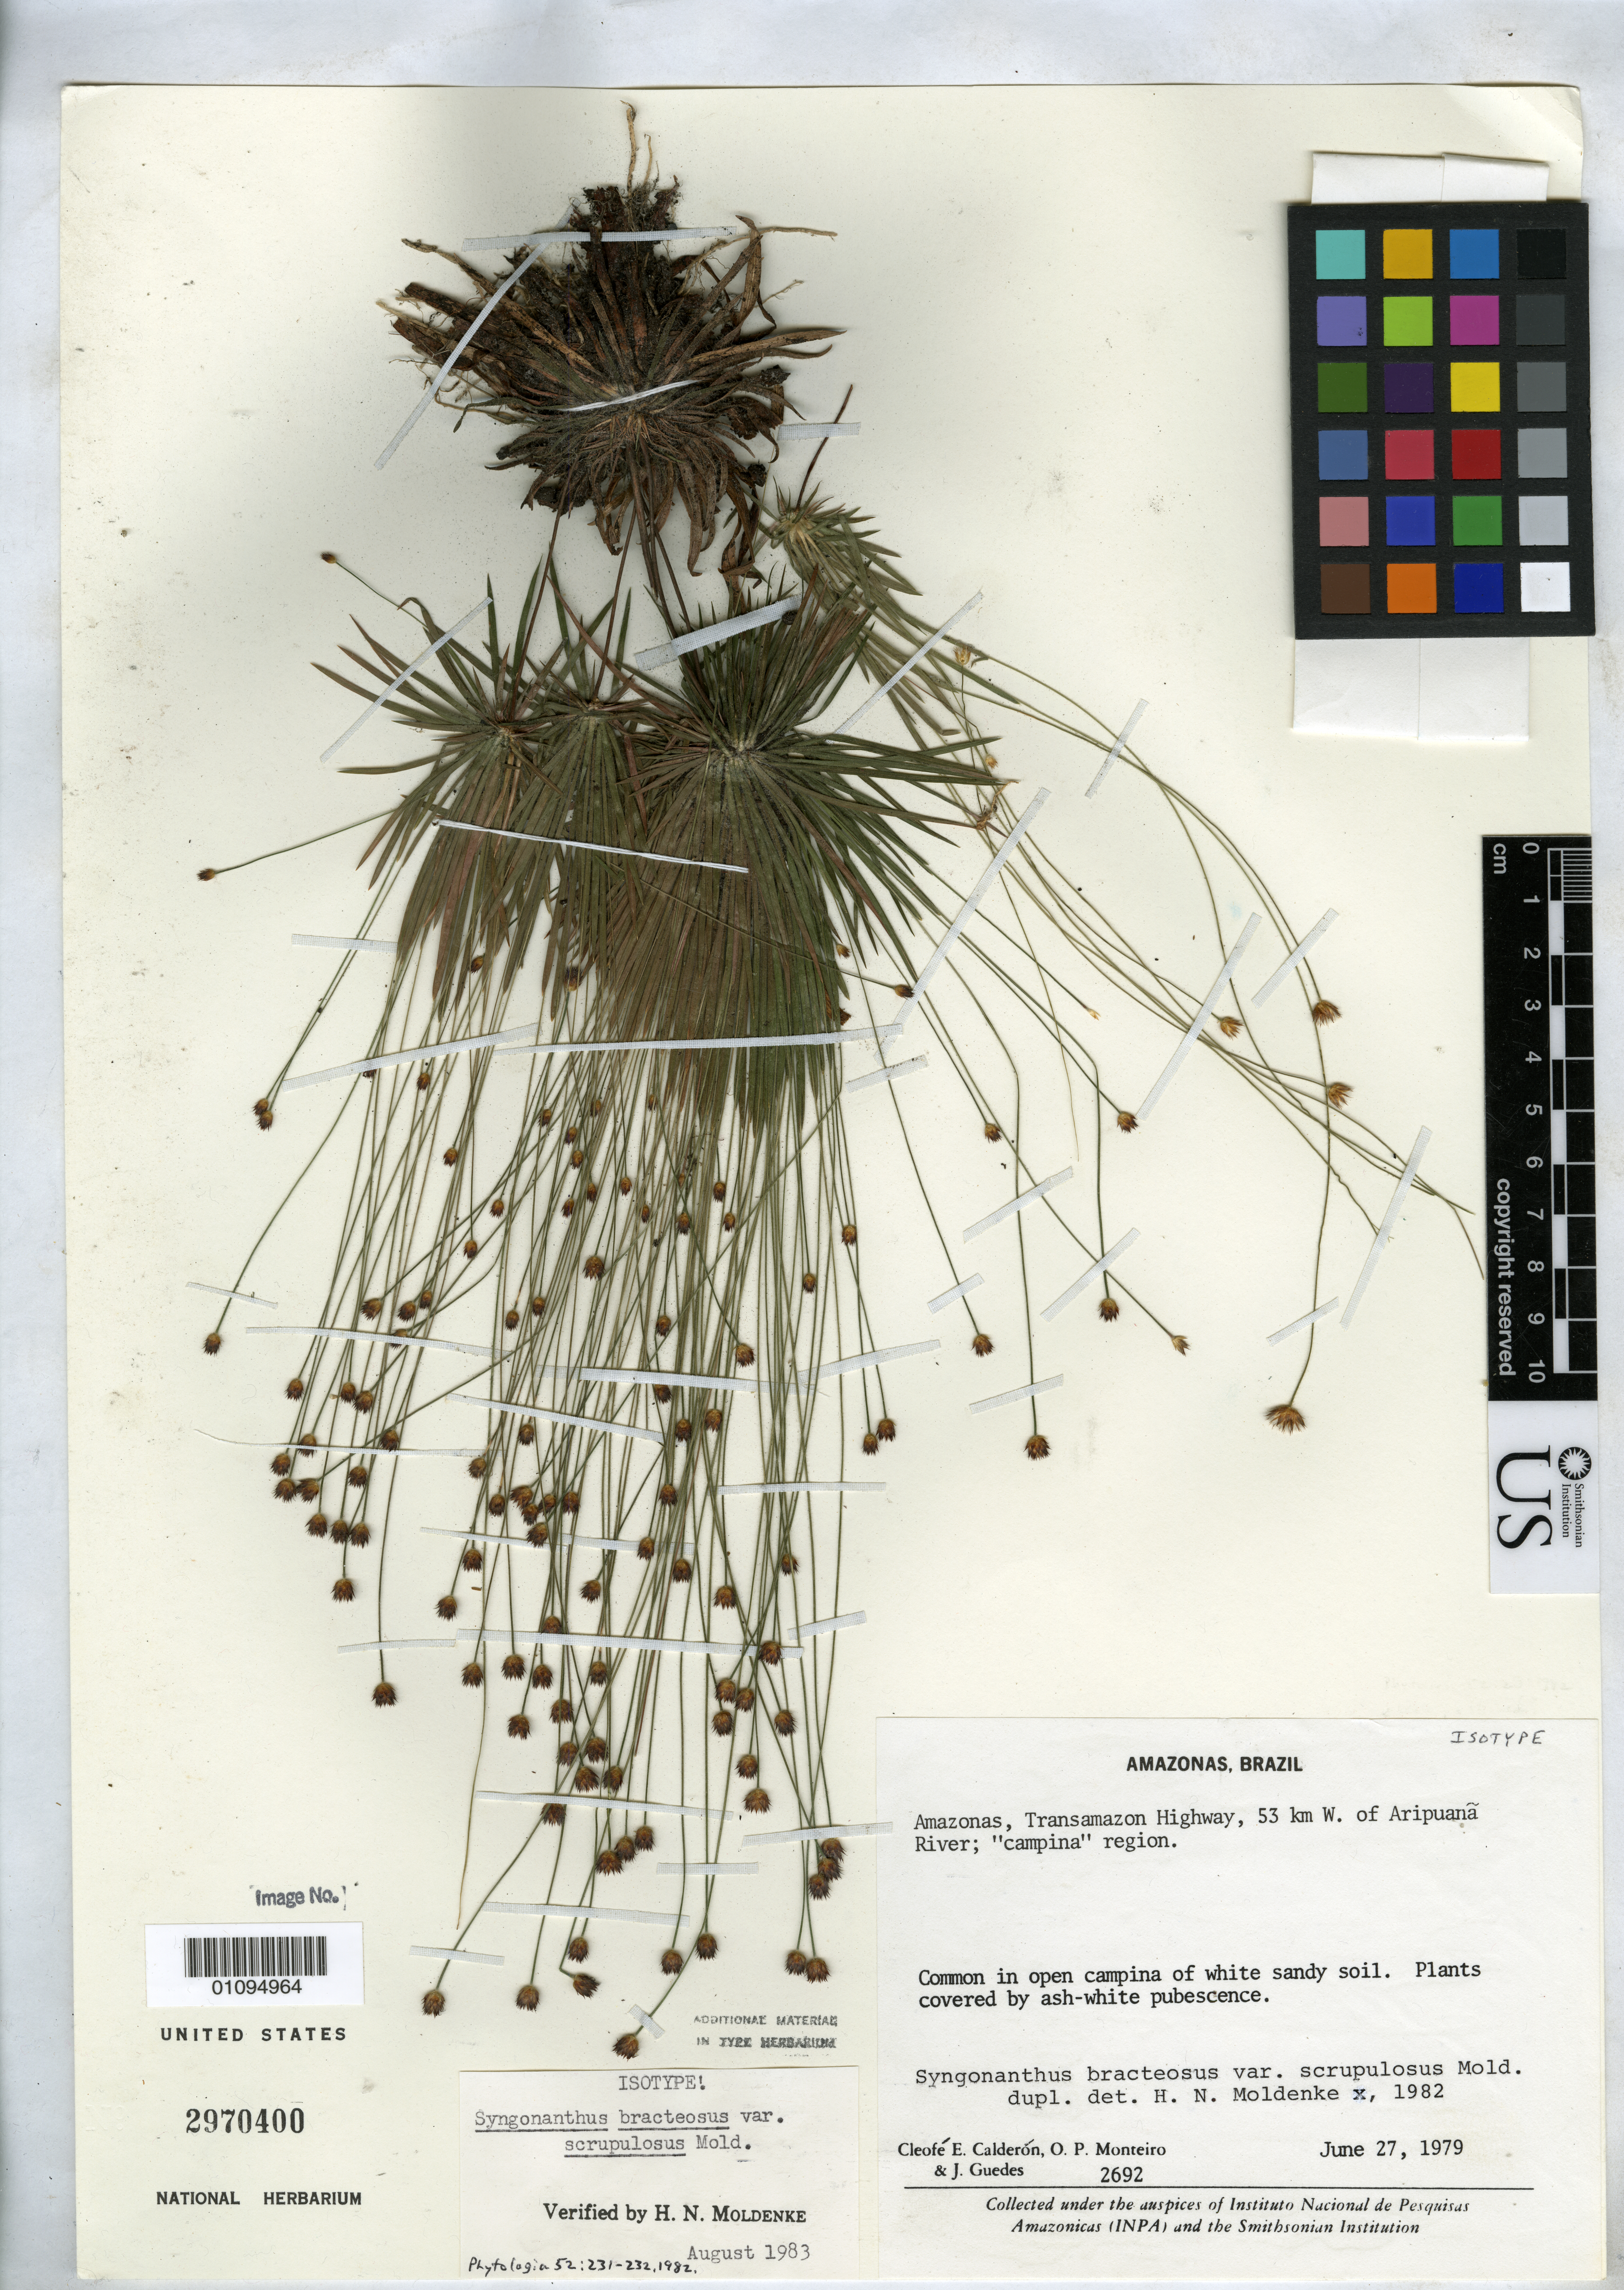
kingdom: Plantae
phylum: Tracheophyta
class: Liliopsida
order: Poales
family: Eriocaulaceae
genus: Syngonanthus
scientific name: Syngonanthus bracteosus var. scrupulosus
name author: Moldenke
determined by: Moldenke, H. N.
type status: Isotype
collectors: C. E. Calderón, O. P. Monteiro & J. Guedes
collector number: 2692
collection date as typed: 27 Jun 1979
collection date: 1979-06-27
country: Brazil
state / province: Amazonas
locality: Trasamazon highway, 53 km w of aripuana river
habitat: Common in open campina of white sandy soil.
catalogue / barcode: US 2970400